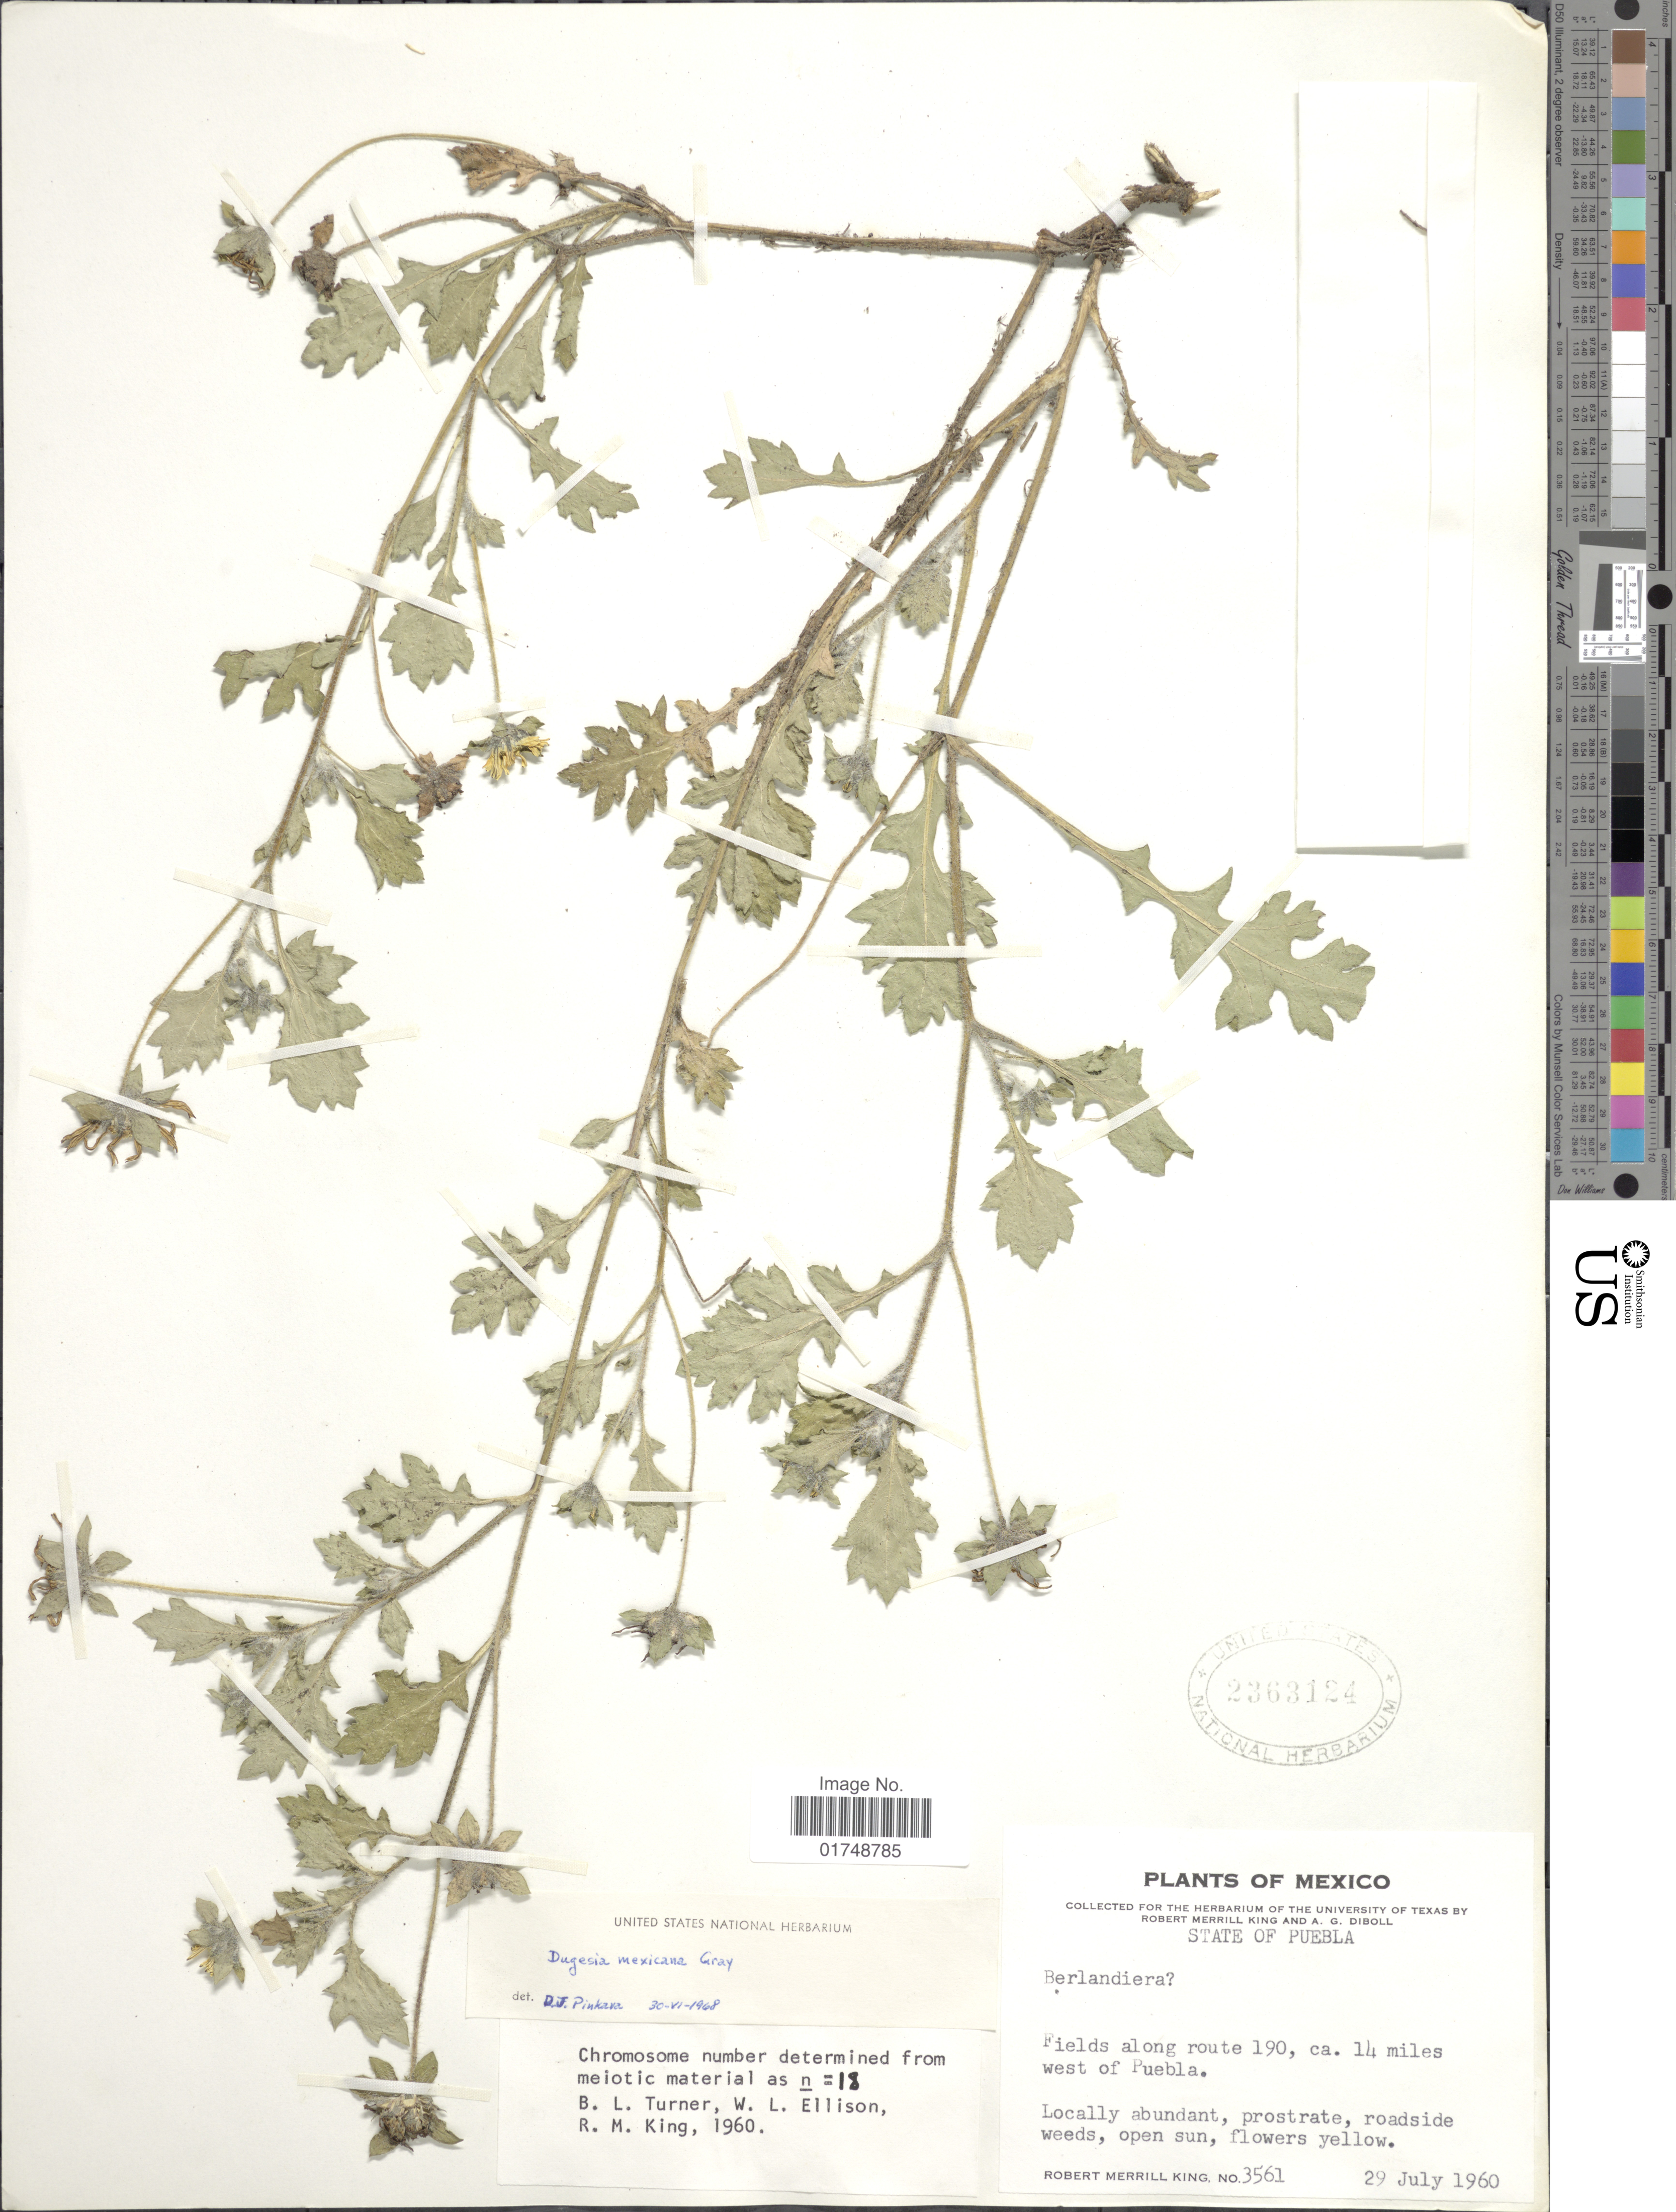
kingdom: Plantae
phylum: Tracheophyta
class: Magnoliopsida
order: Asterales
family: Asteraceae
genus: Dugesia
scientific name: Dugesia mexicana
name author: A. Gray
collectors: R. M. King & A. Diboll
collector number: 3561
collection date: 1960-07-29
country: Mexico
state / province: Puebla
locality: State of Puebla. Fields along route 190, ca. 14 miles west of Puebla.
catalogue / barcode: US 2363124